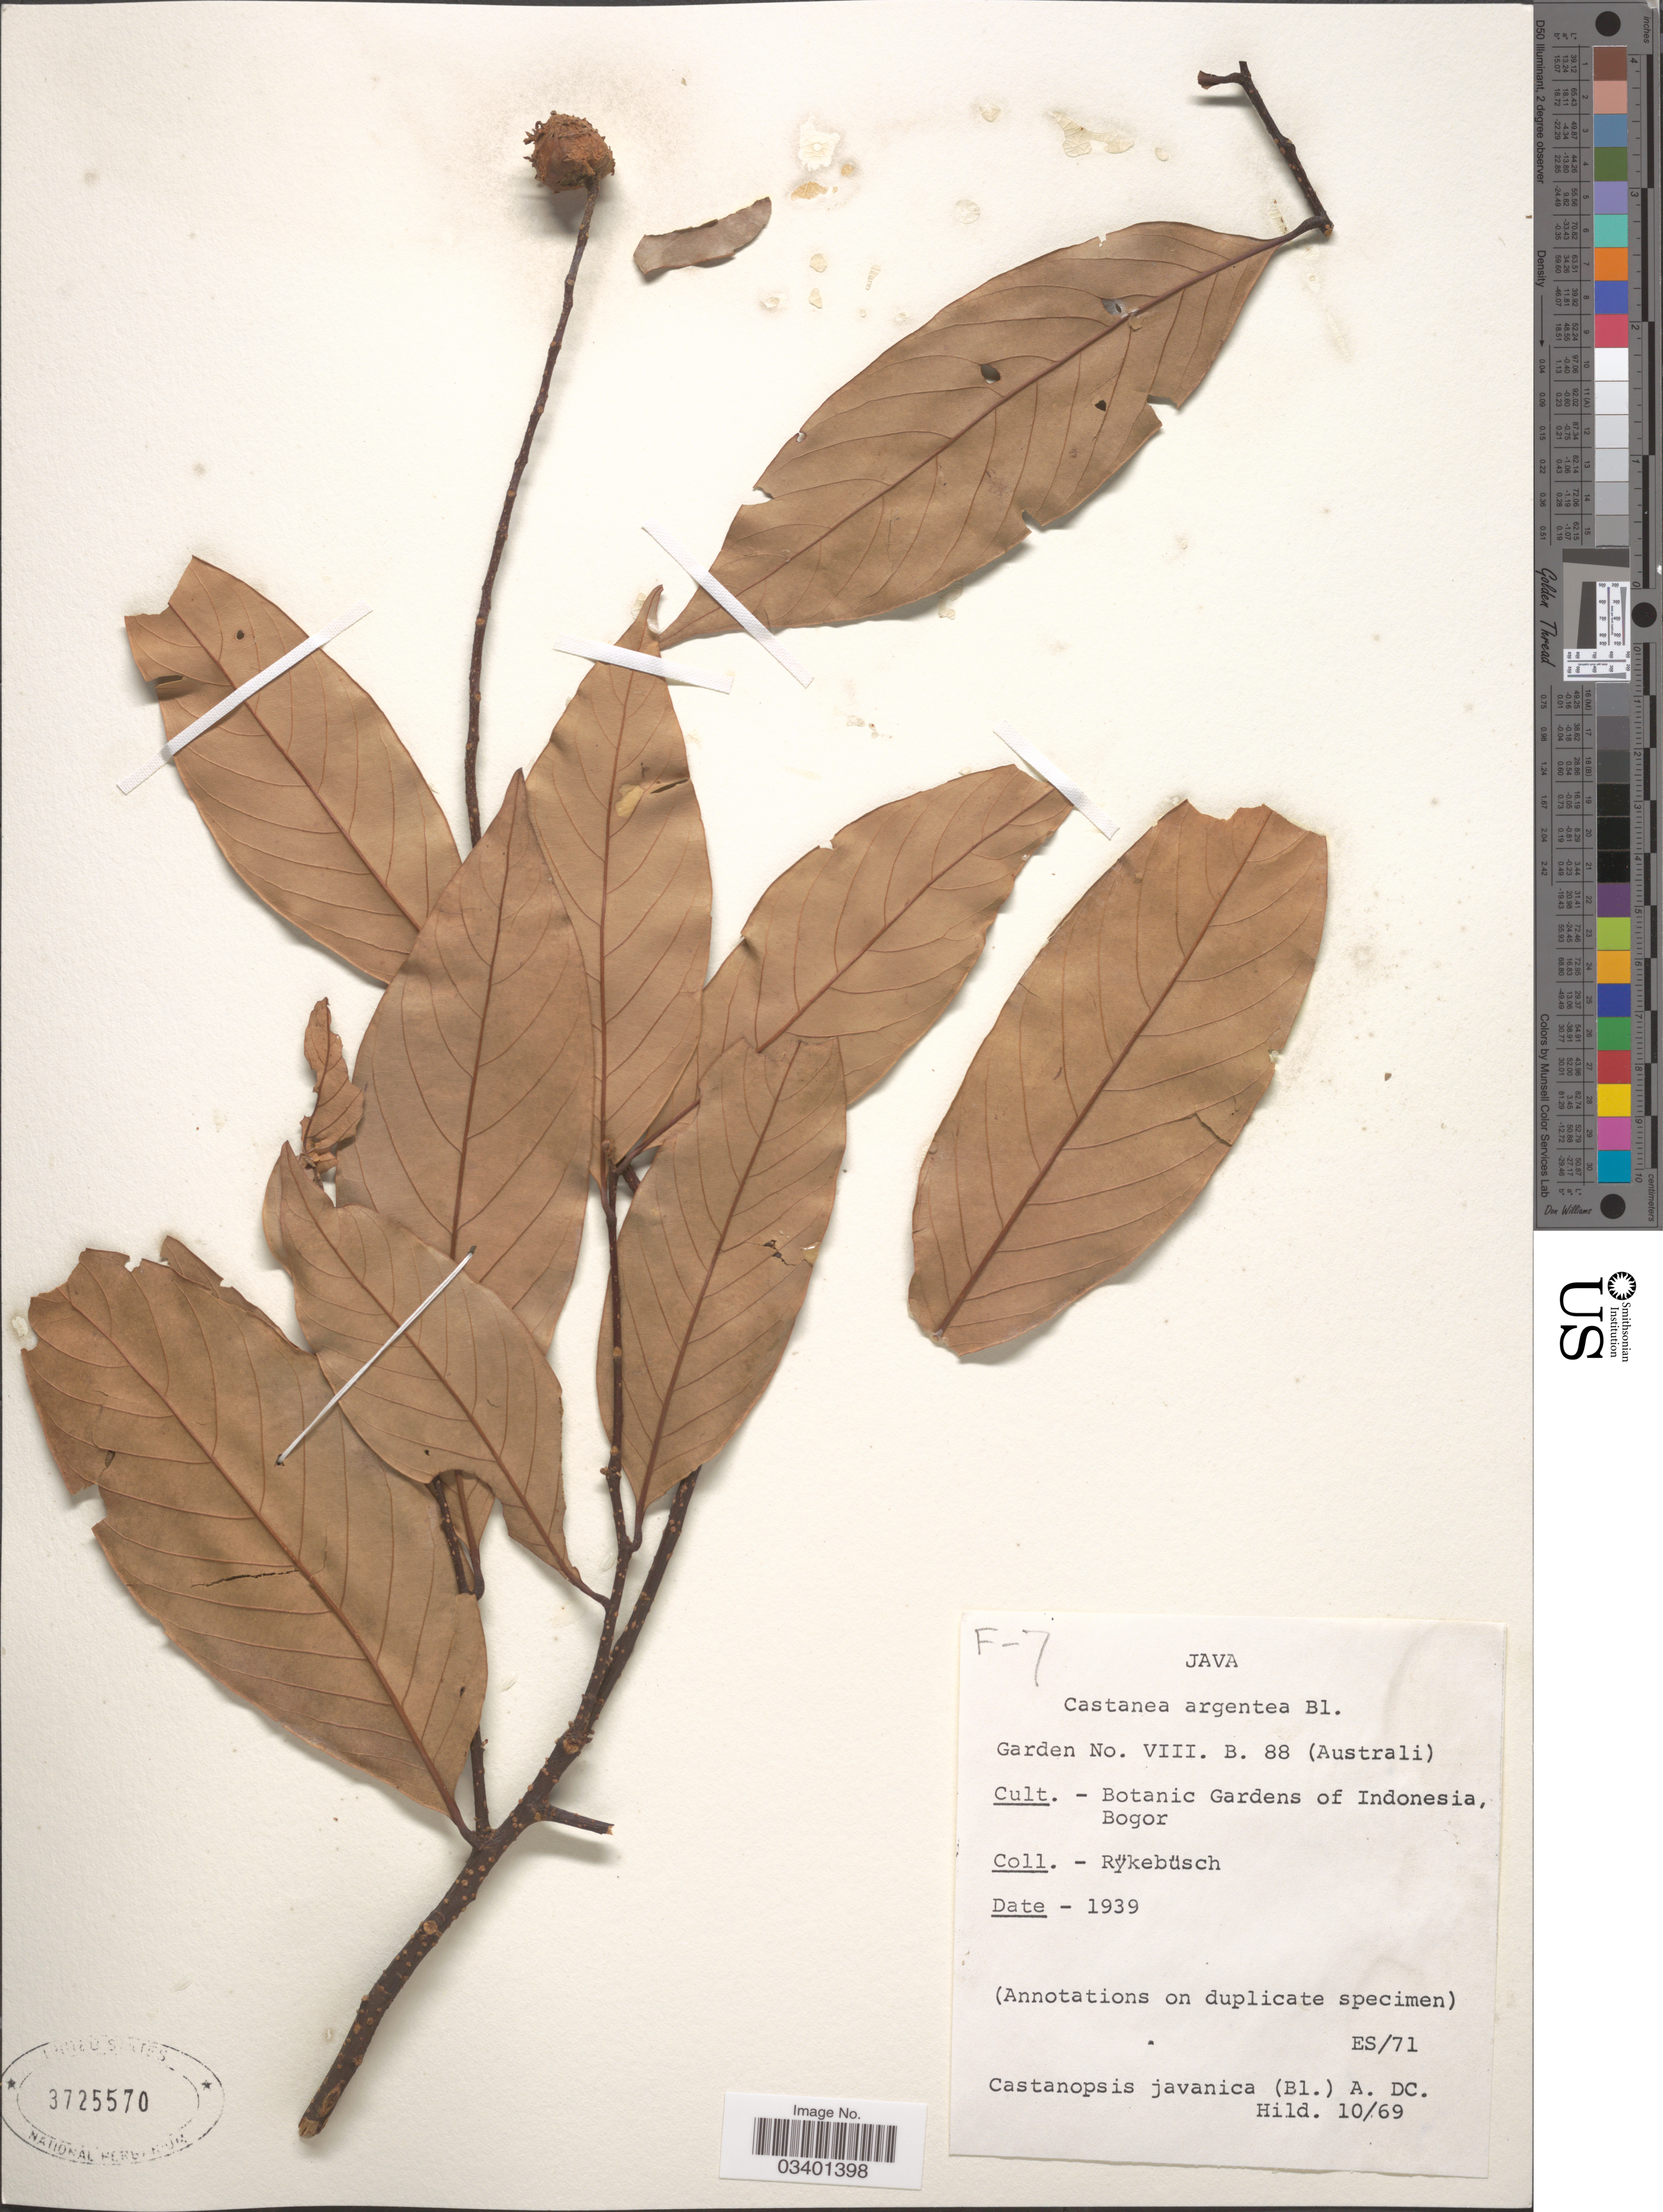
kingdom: Plantae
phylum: Tracheophyta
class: Magnoliopsida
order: Fagales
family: Fagaceae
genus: Castanopsis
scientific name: Castanopsis argentea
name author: A. DC.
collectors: Rykebusch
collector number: VIII.B.88(Australi)?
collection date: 1939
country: Indonesia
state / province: Java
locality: Botanic Gardens of Indonesia, Bogor.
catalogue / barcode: US 3725570